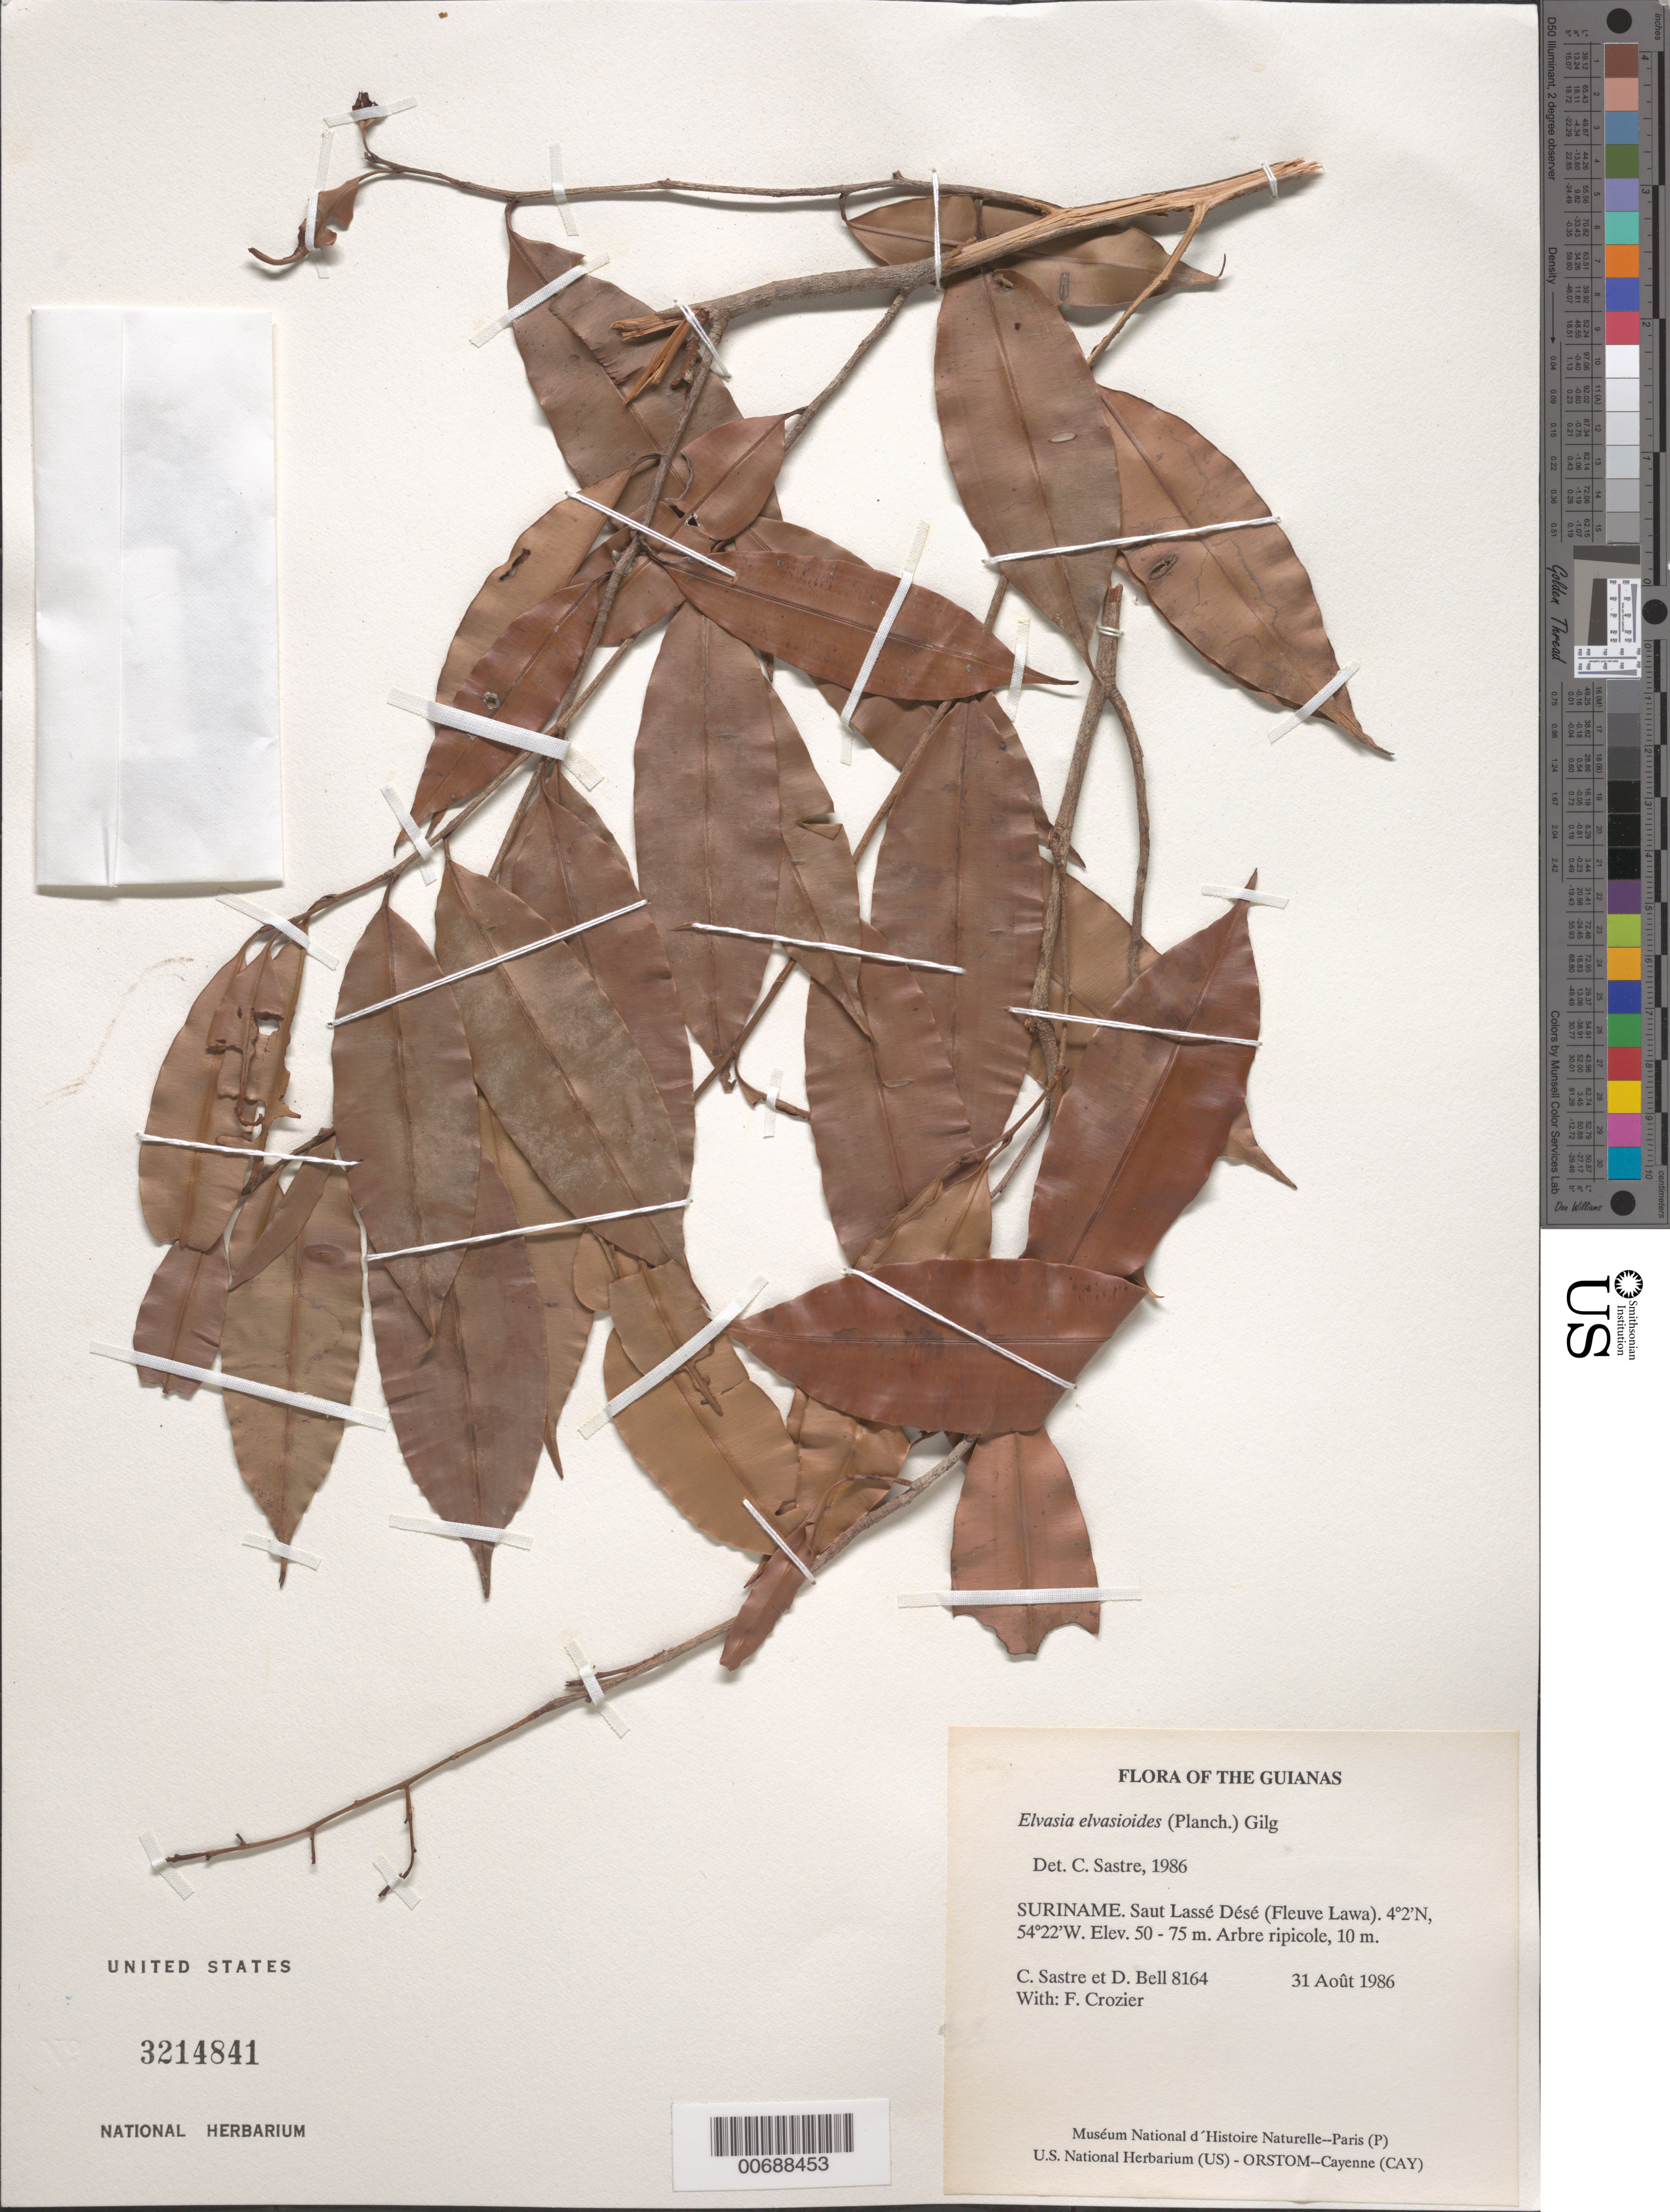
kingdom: Plantae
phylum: Tracheophyta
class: Magnoliopsida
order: Malpighiales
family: Ochnaceae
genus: Elvasia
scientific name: Elvasia elvasioides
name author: Gilg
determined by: Sastre, C. H. L.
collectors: C. H. L. Sastre, D. A. Bell & F. Crozier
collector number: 8164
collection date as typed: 31 August 1986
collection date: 1986-08-31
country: Suriname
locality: Saut Lassé Désé (Fleuve Lawa)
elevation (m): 50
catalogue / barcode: US 3214841